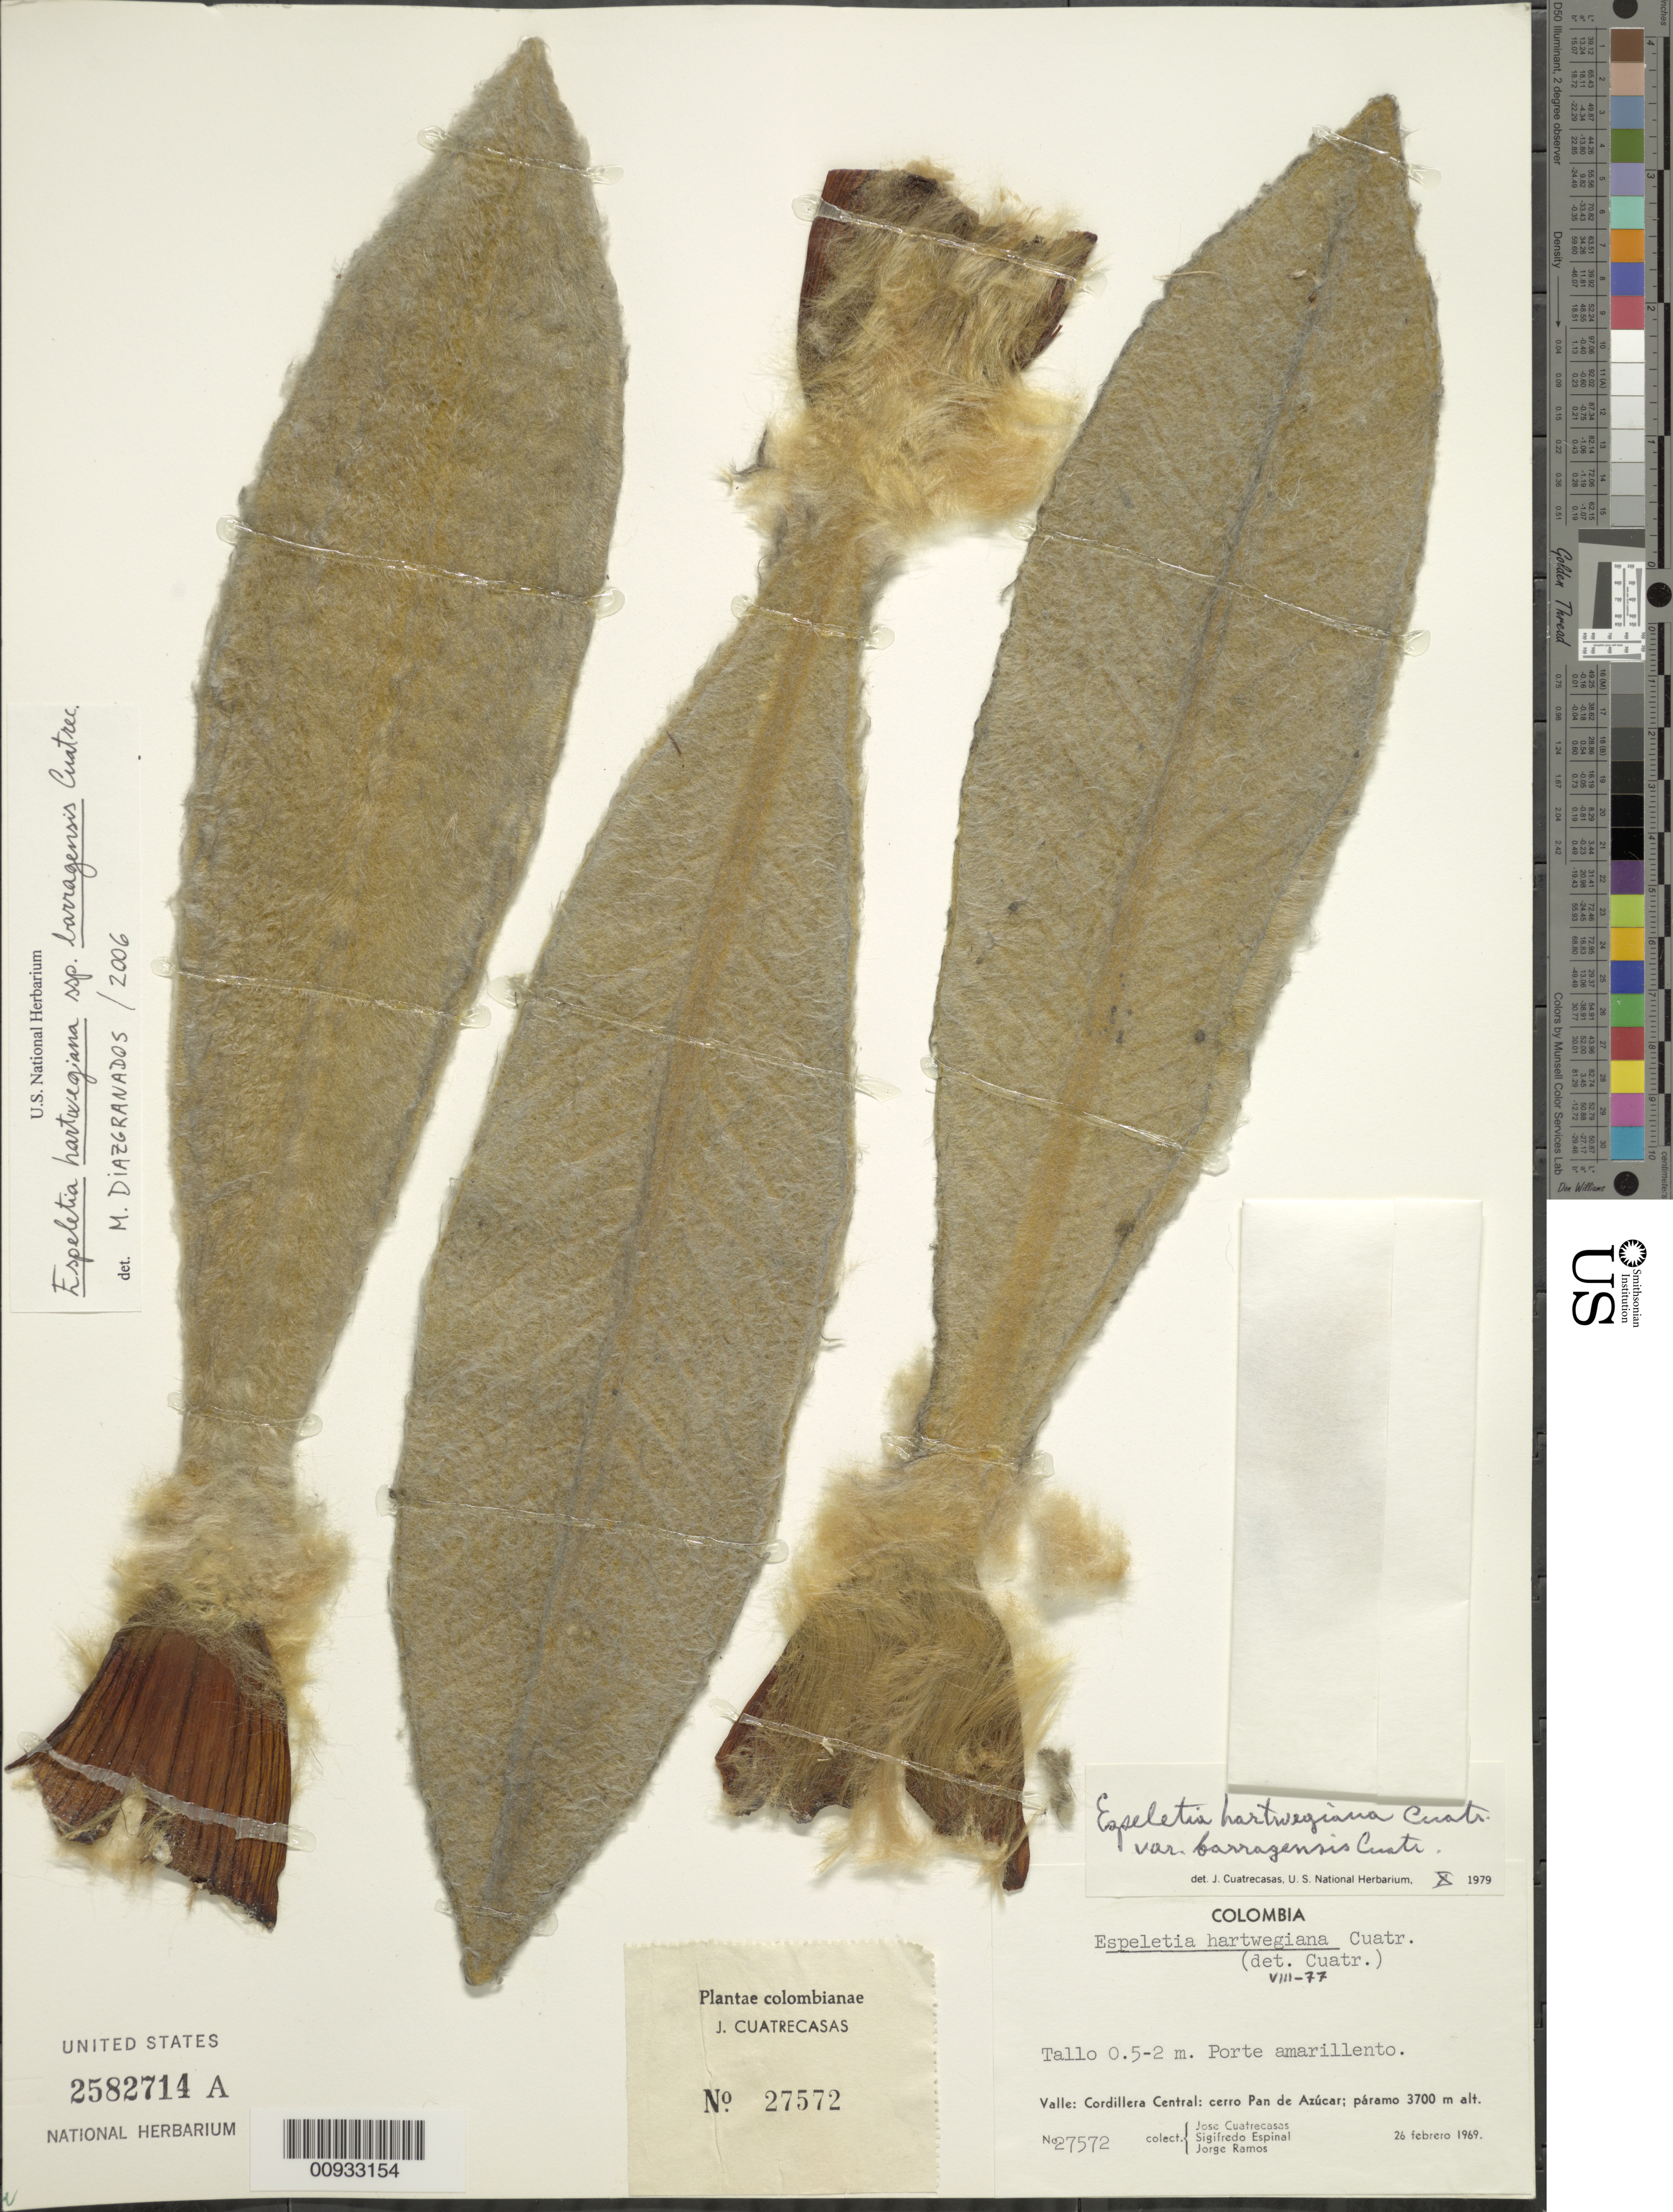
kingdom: Plantae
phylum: Tracheophyta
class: Magnoliopsida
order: Asterales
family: Asteraceae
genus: Espeletia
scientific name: Espeletia hartwegiana subsp. barragensis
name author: Cuatrec.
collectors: J. Cuatrecasas, S. Espinal & J. Ramos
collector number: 27525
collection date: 1969-02-26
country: Colombia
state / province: Valle del Cauca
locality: Cordillera Central, Cerro Pan de Azúzar.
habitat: Páramo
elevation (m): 3700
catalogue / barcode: US 2582714